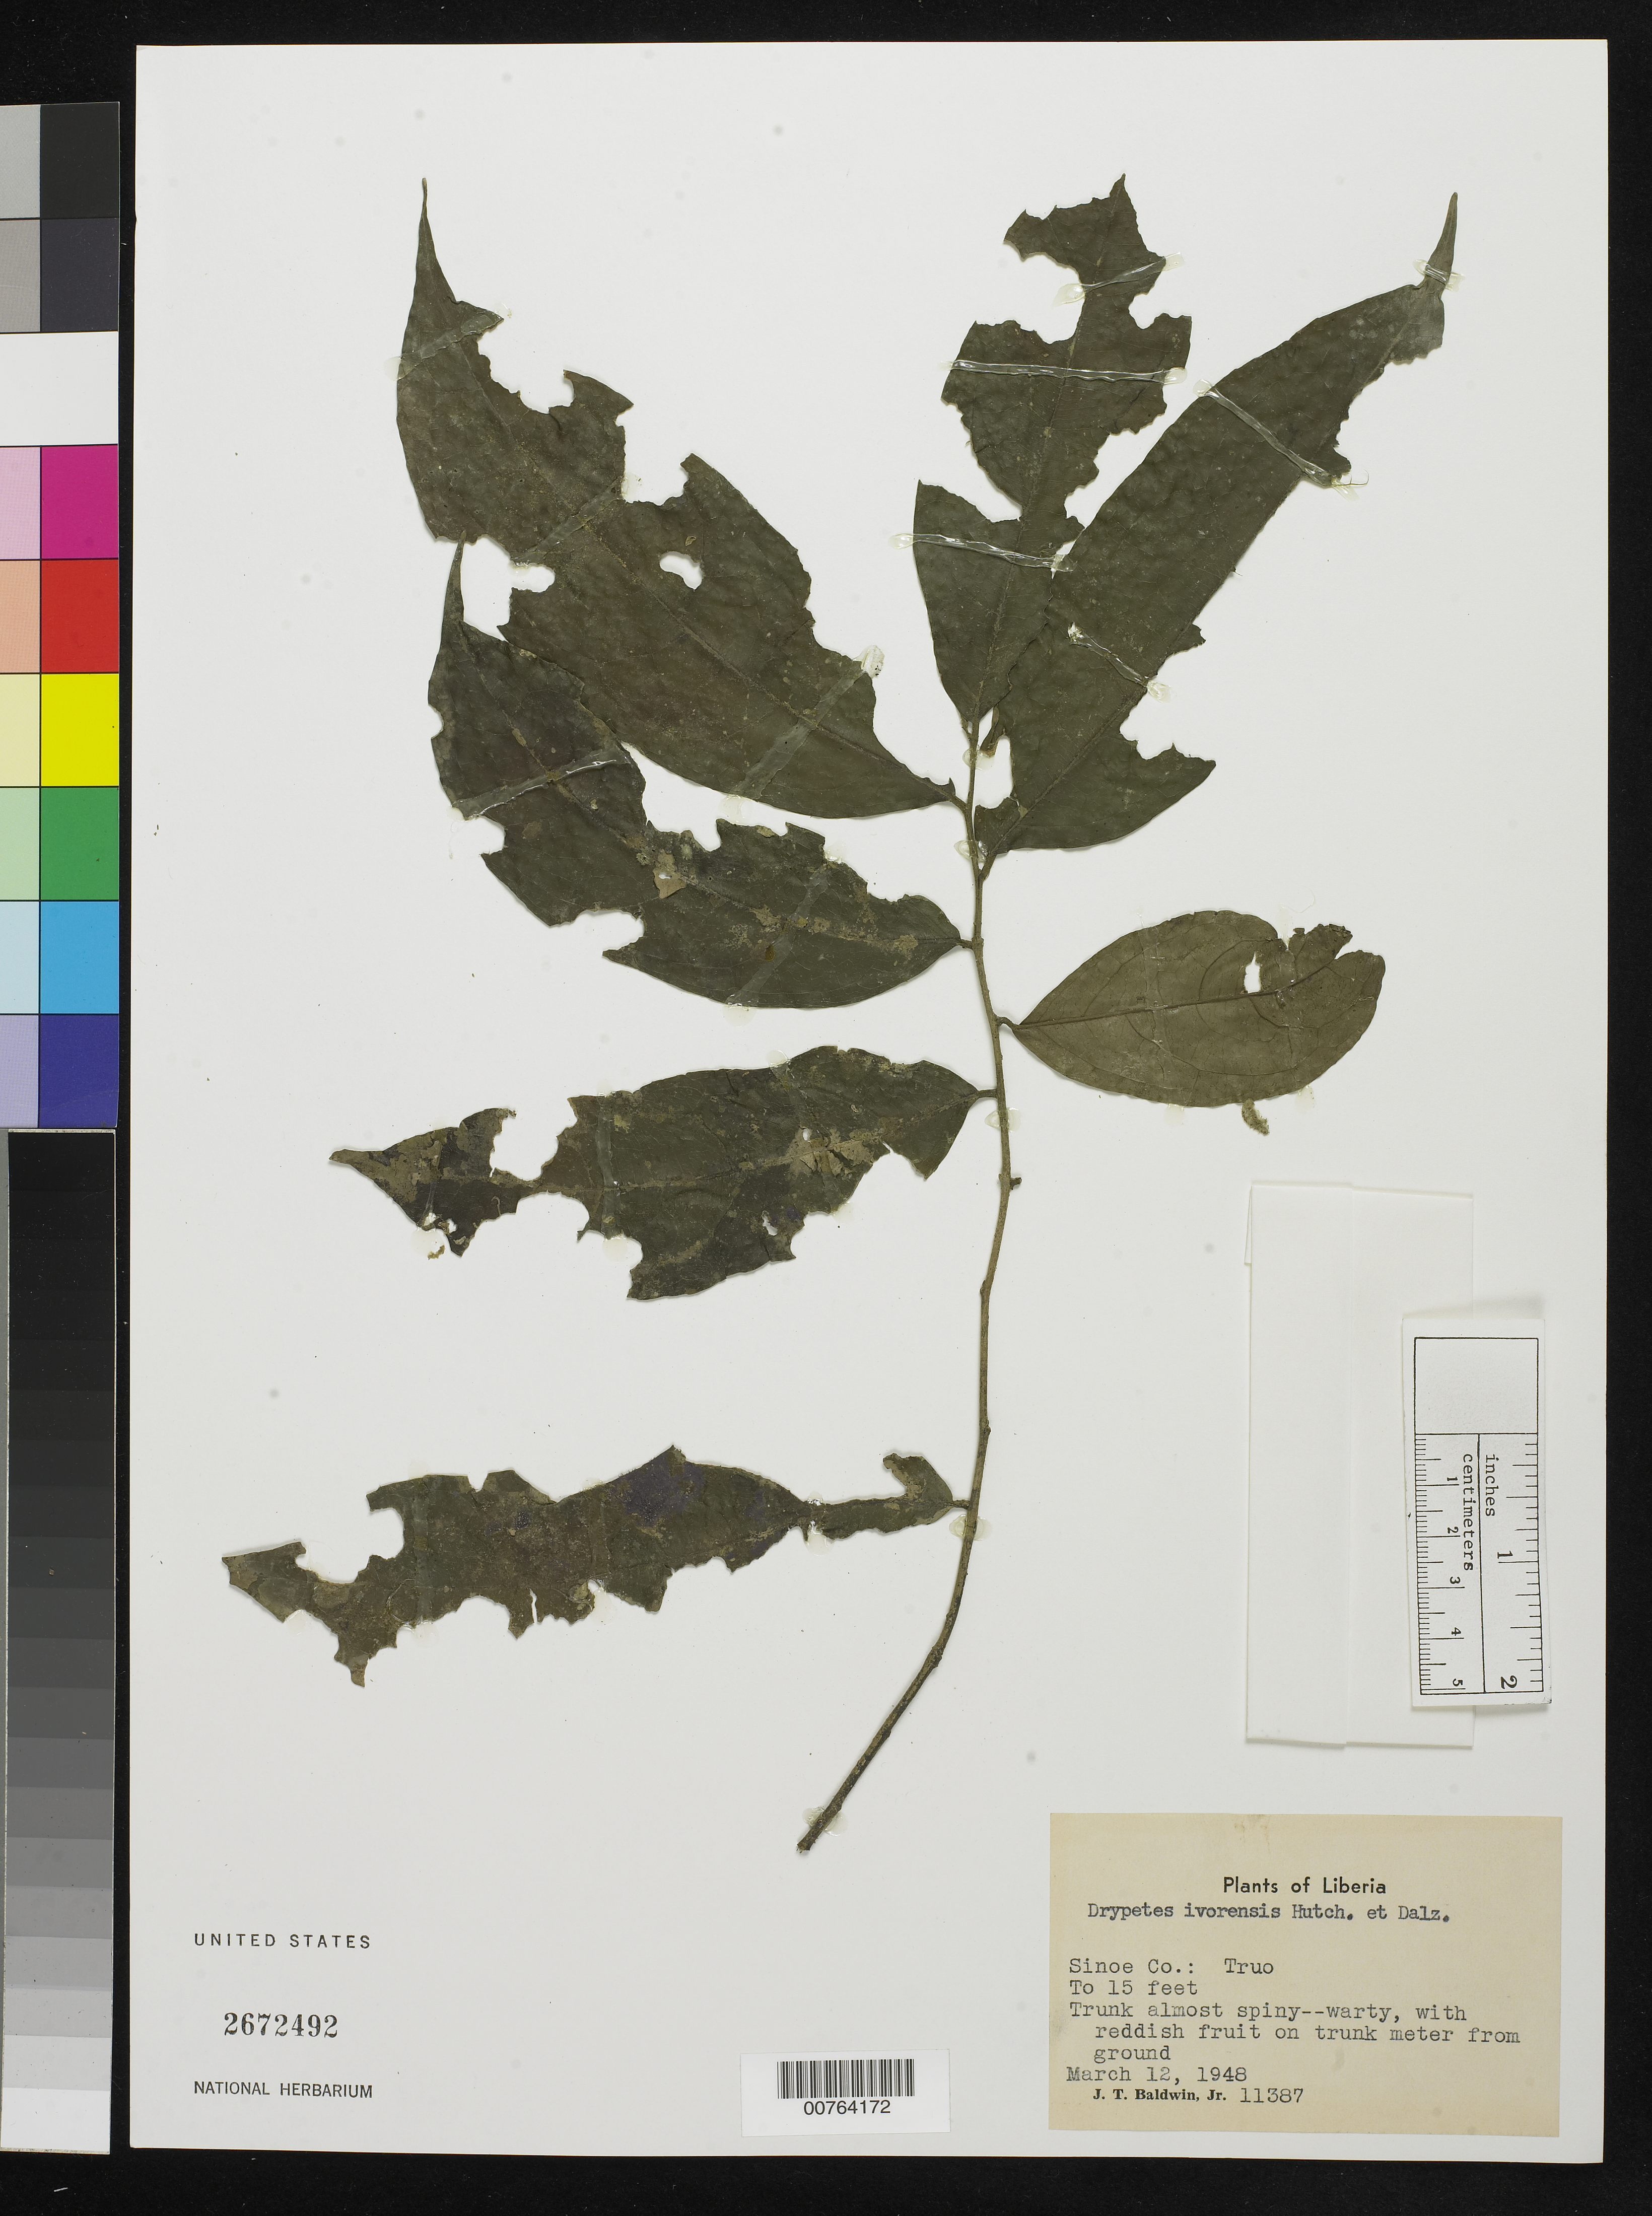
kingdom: Plantae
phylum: Tracheophyta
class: Magnoliopsida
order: Malpighiales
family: Putranjivaceae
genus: Drypetes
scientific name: Drypetes ivorensis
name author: Hutch. & Dalziel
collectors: J. T. Baldwin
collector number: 11387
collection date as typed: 12 Mar 1948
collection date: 1948-03-12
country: Liberia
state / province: Sinoe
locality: Truo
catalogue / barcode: US 2672492